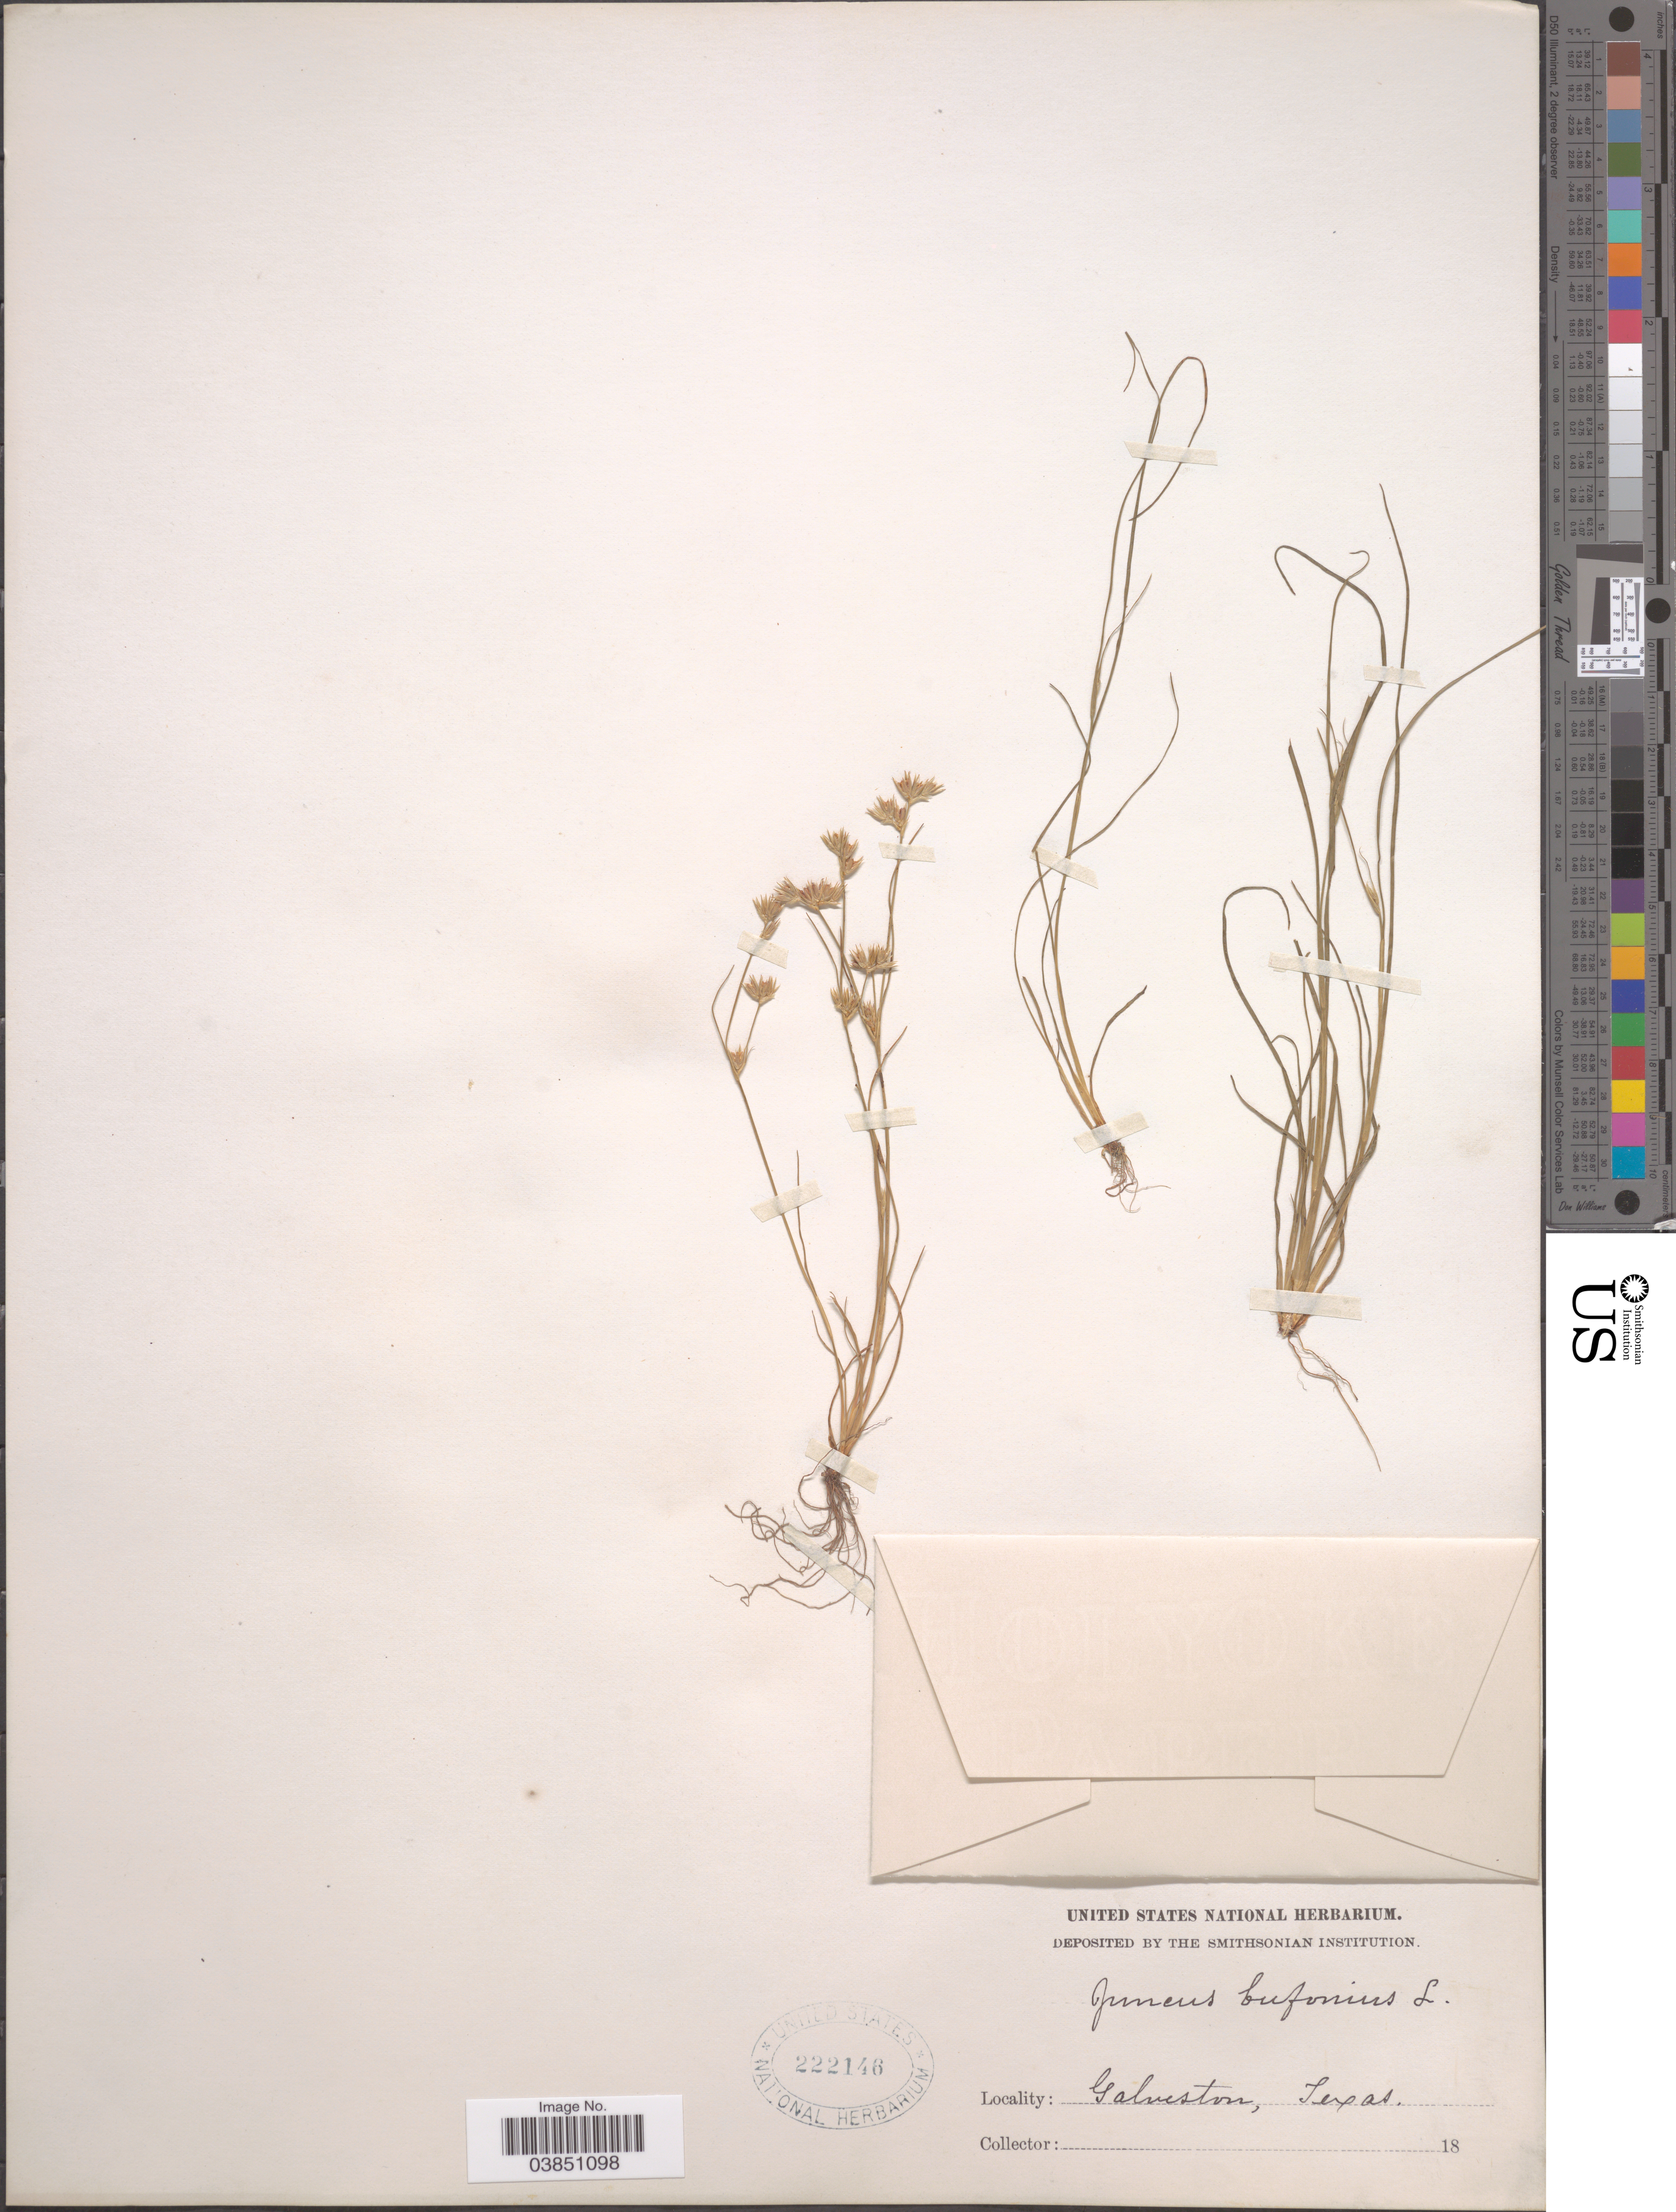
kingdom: Plantae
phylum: Tracheophyta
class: Liliopsida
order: Poales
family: Juncaceae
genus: Juncus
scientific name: Juncus bufonius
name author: L.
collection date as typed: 18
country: United States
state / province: Texas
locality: Galveston.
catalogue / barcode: US 222146